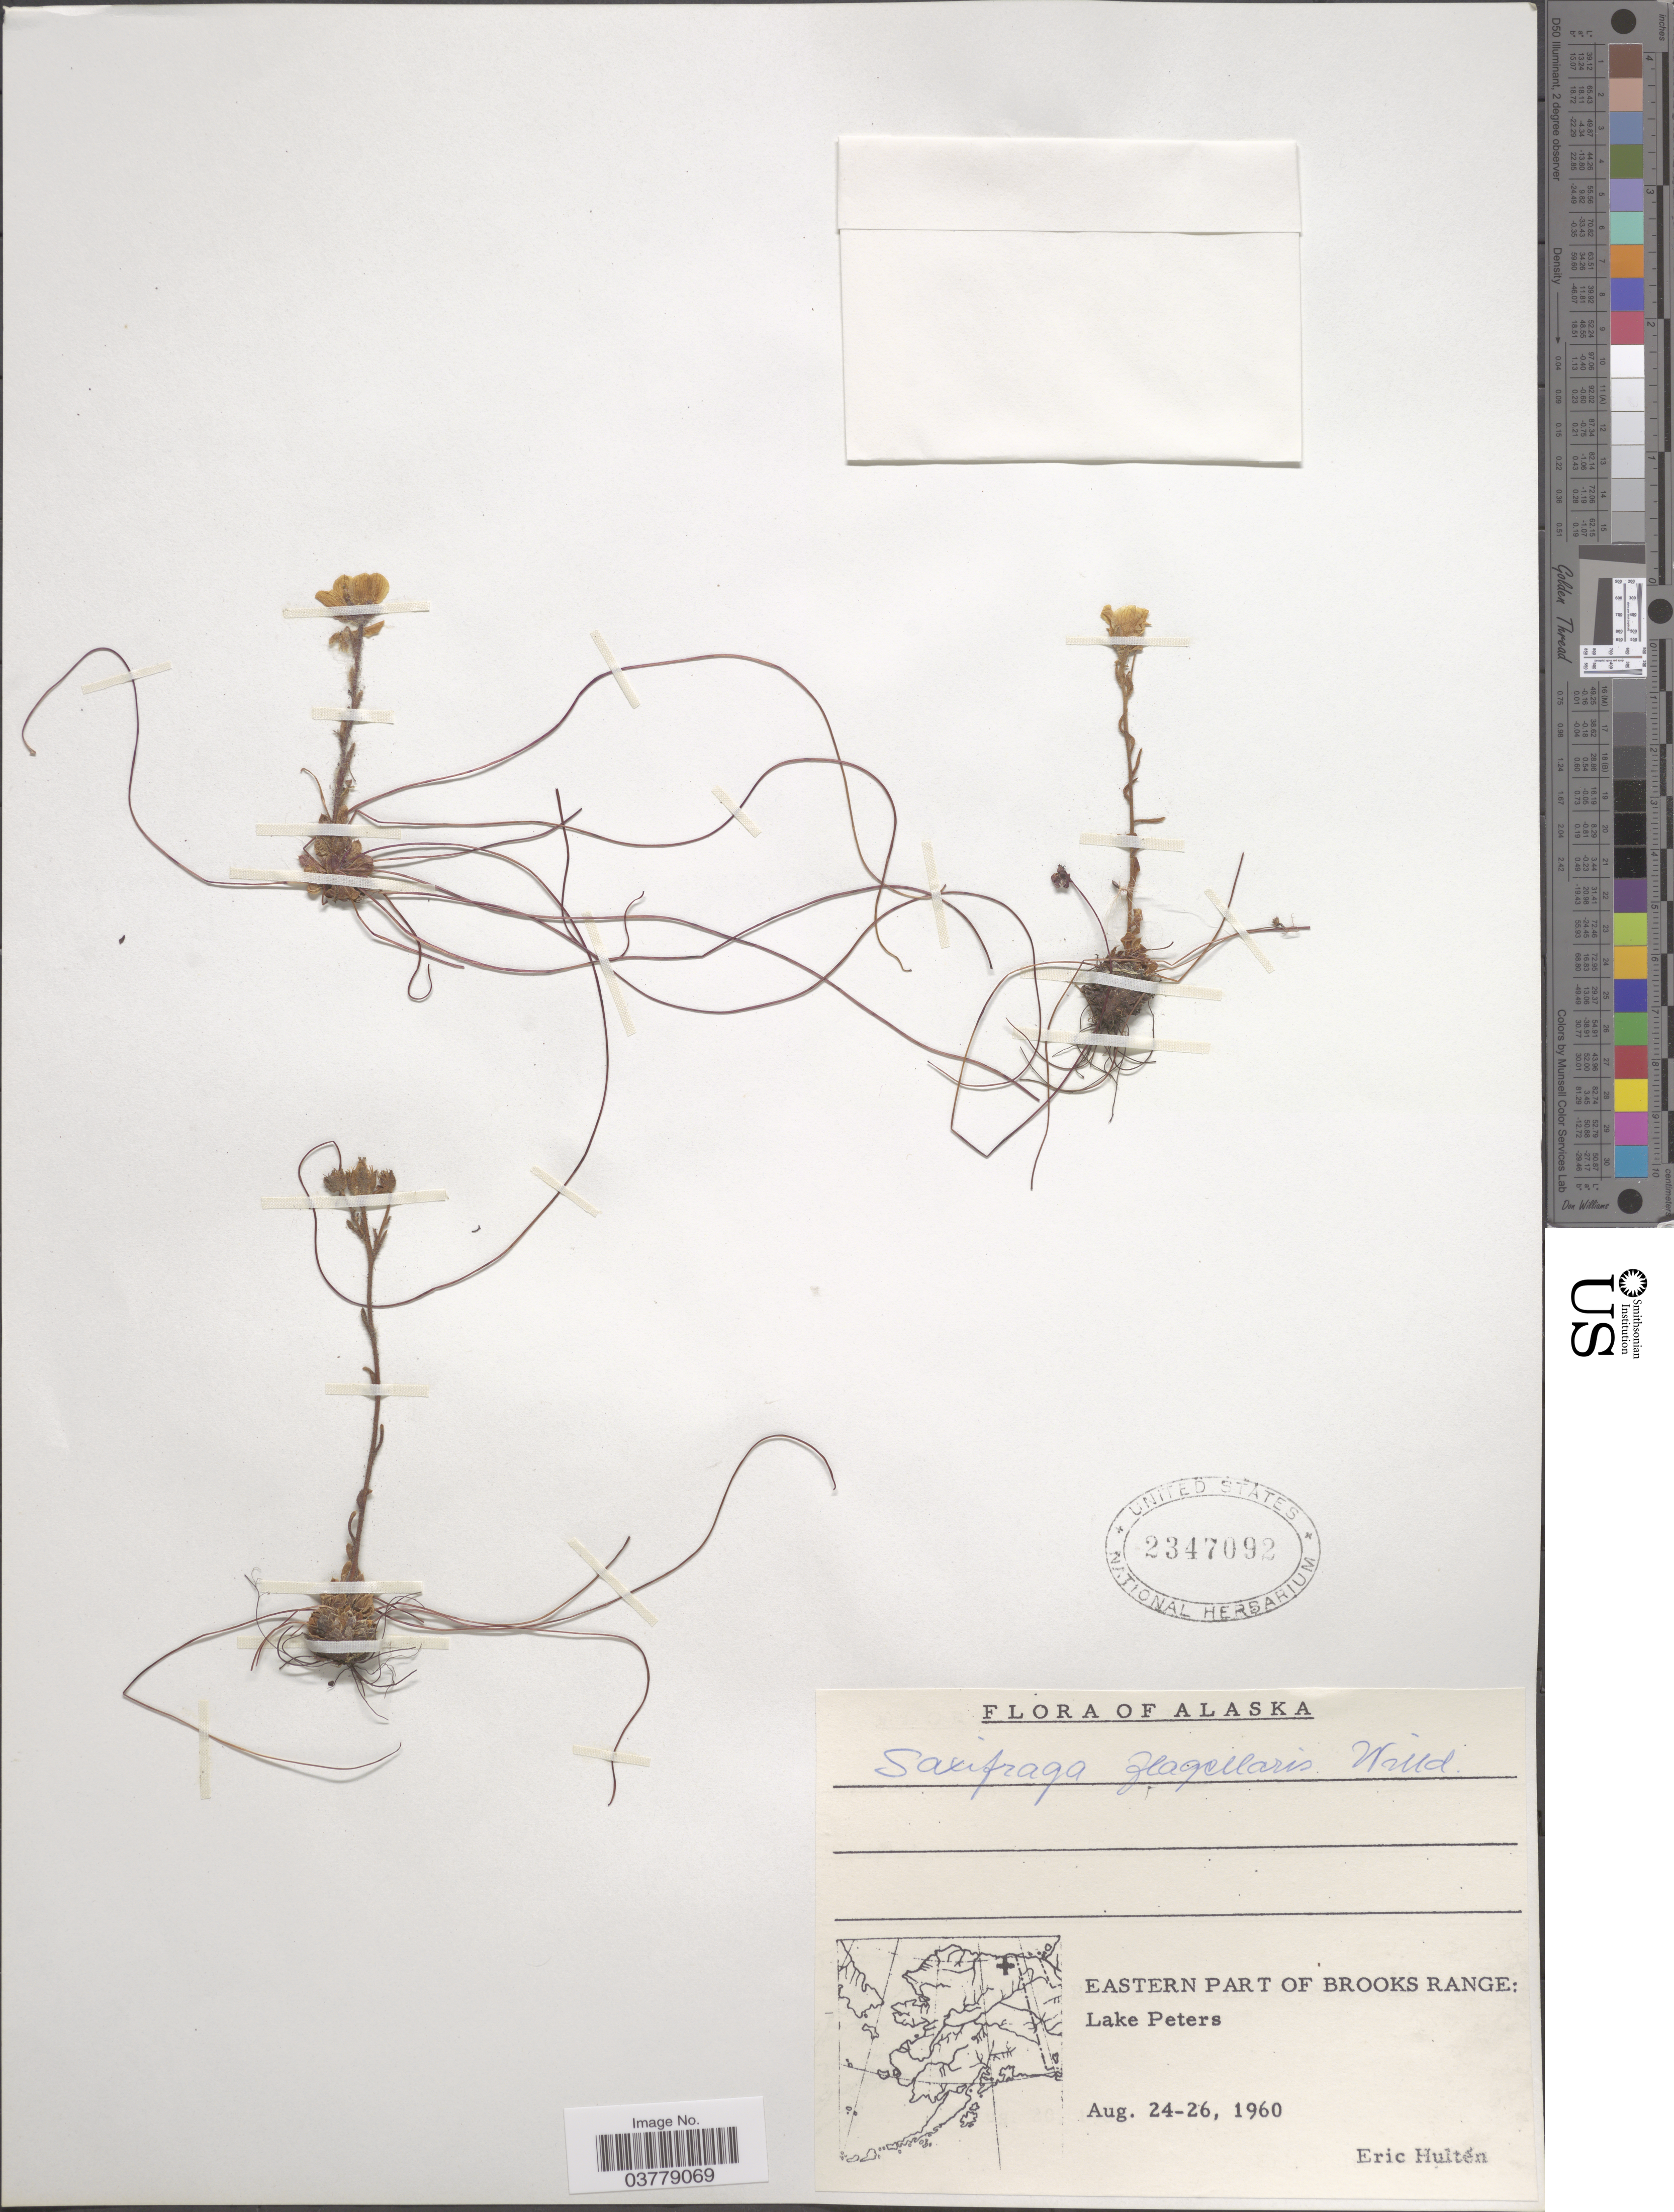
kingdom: Plantae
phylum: Tracheophyta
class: Magnoliopsida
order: Saxifragales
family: Saxifragaceae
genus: Saxifraga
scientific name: Saxifraga flagellaris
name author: Willd. ex Sternb.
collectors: E. G. Hultén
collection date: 1960-08-24/1960-08-26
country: United States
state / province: Alaska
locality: Eastern part of Brooks Range: Lake Peters.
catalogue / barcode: US 2347092